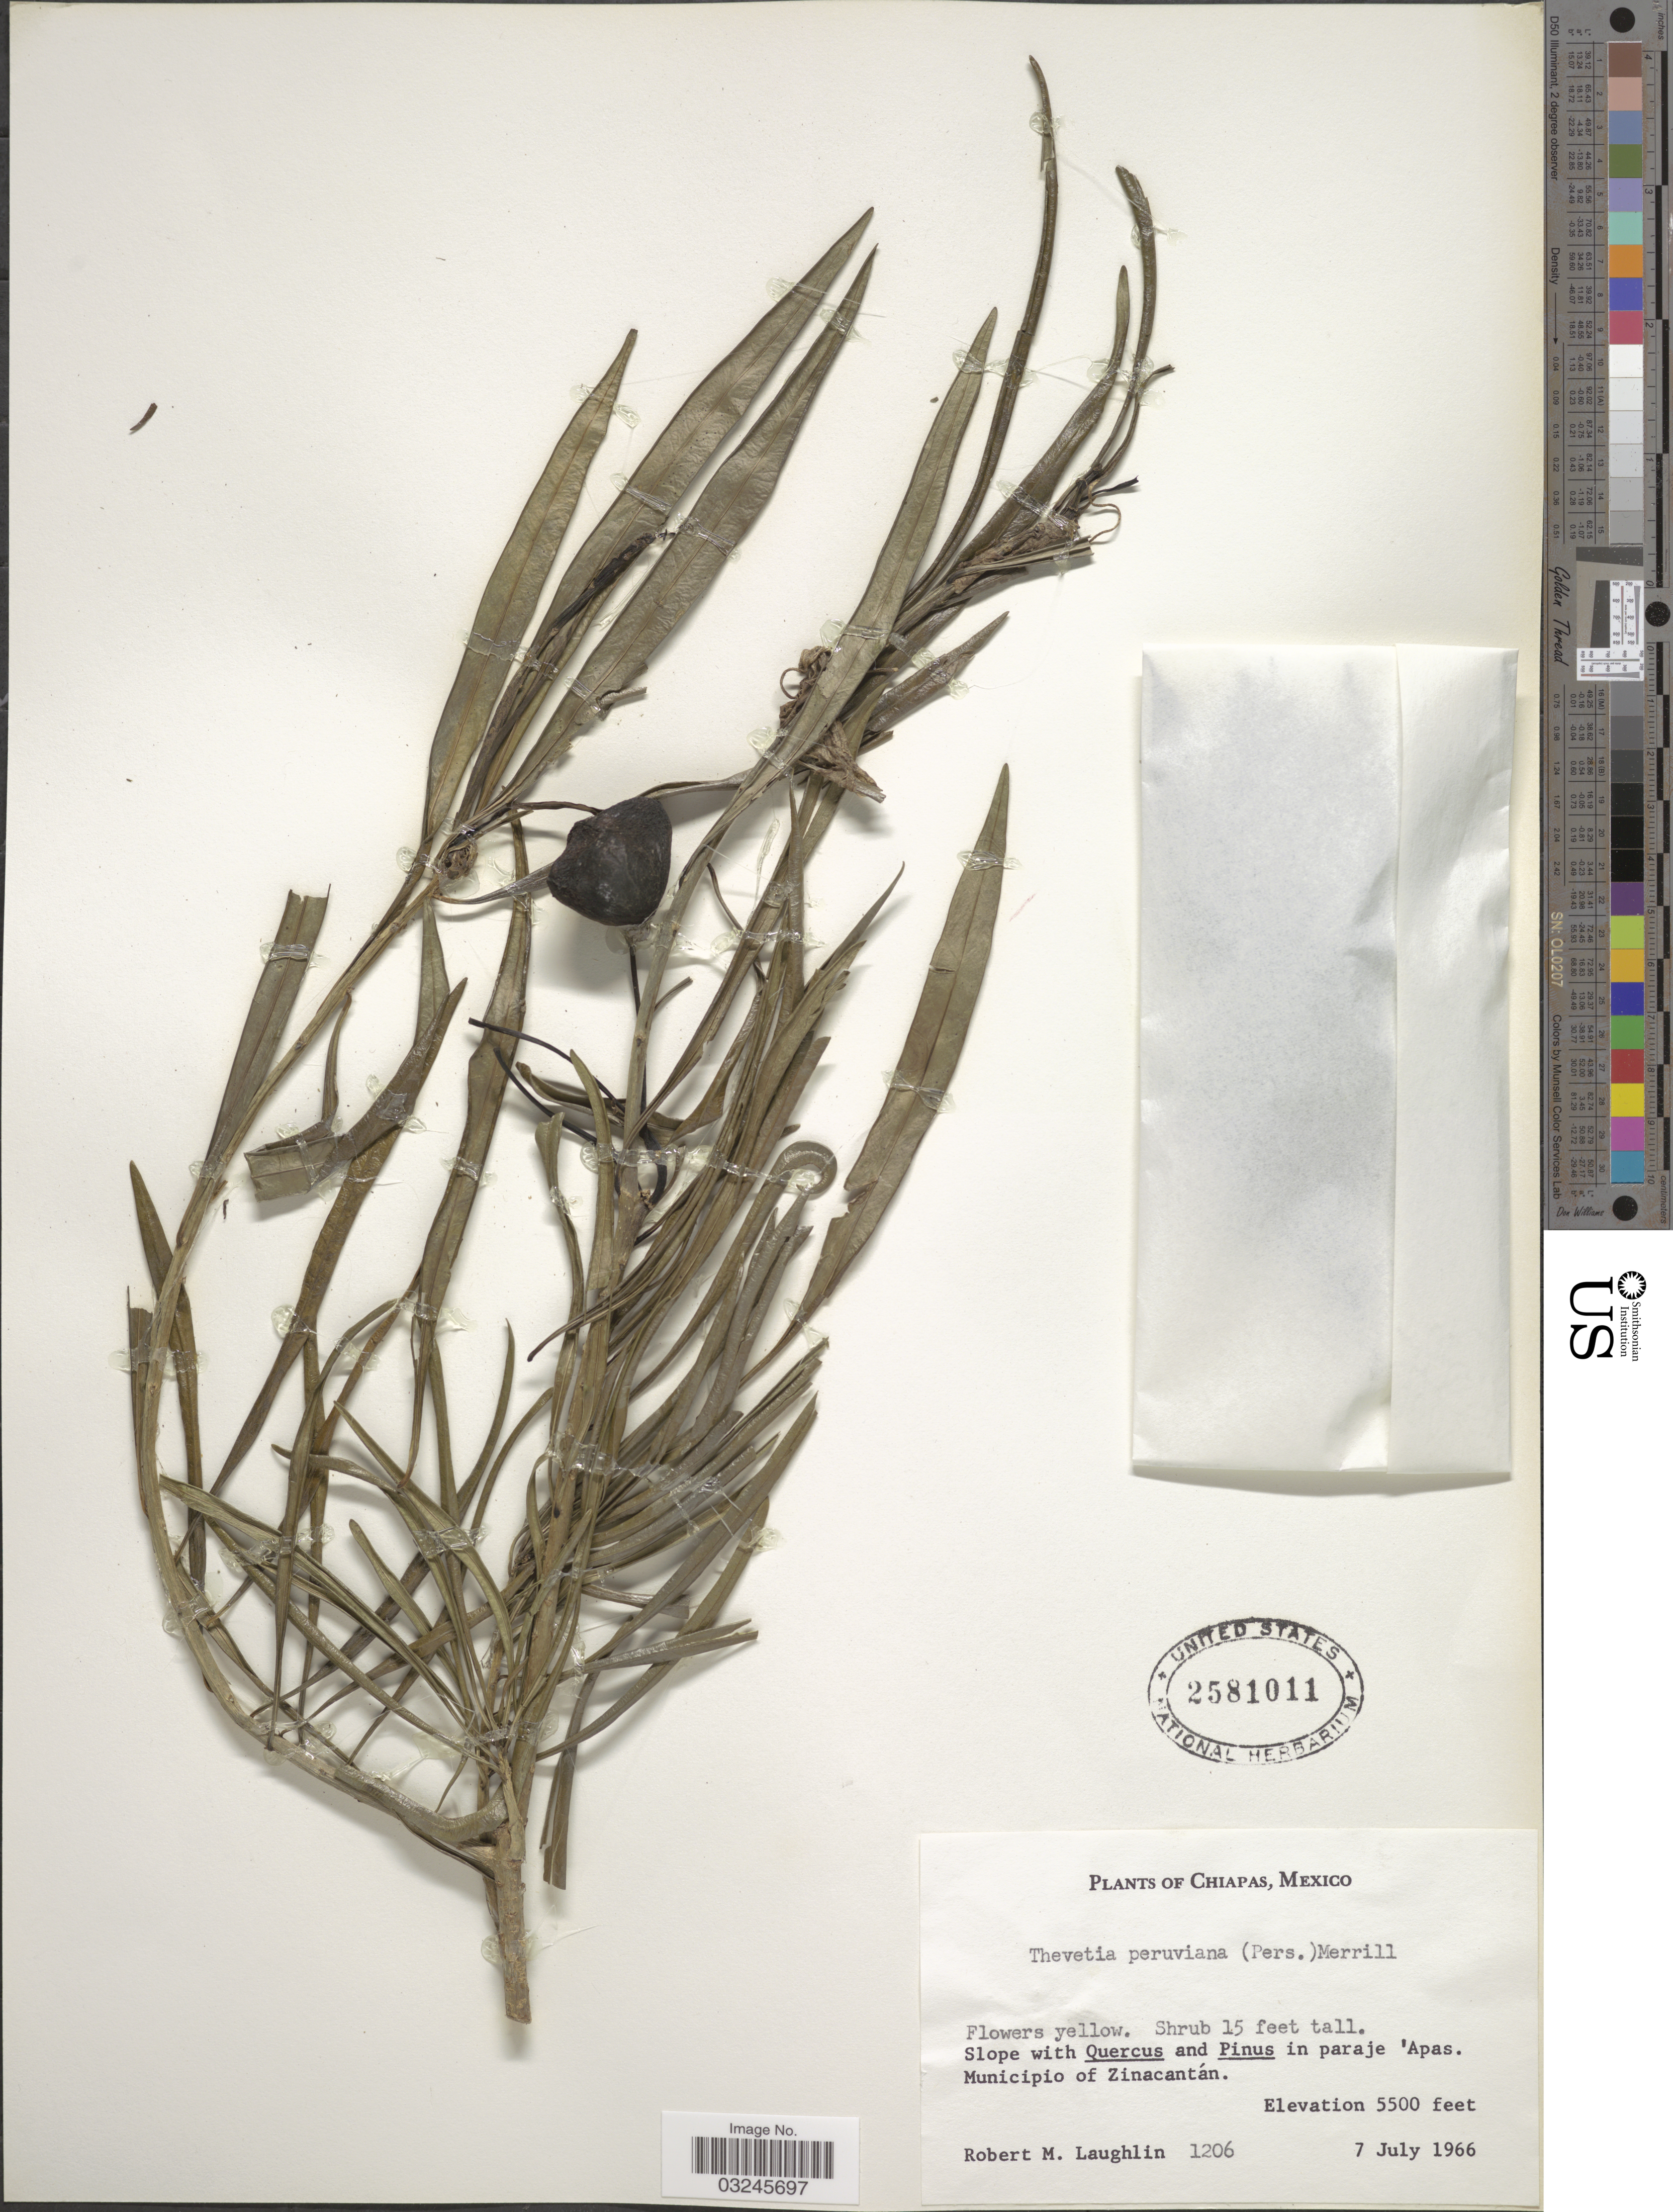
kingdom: Plantae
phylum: Tracheophyta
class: Magnoliopsida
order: Gentianales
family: Apocynaceae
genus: Thevetia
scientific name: Thevetia peruviana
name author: (Pers.) K. Schum.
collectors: R. M. Laughlin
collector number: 1206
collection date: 1966-07-07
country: Mexico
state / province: Chiapas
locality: Municipio of Zinacantán.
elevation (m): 1676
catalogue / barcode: US 2581011